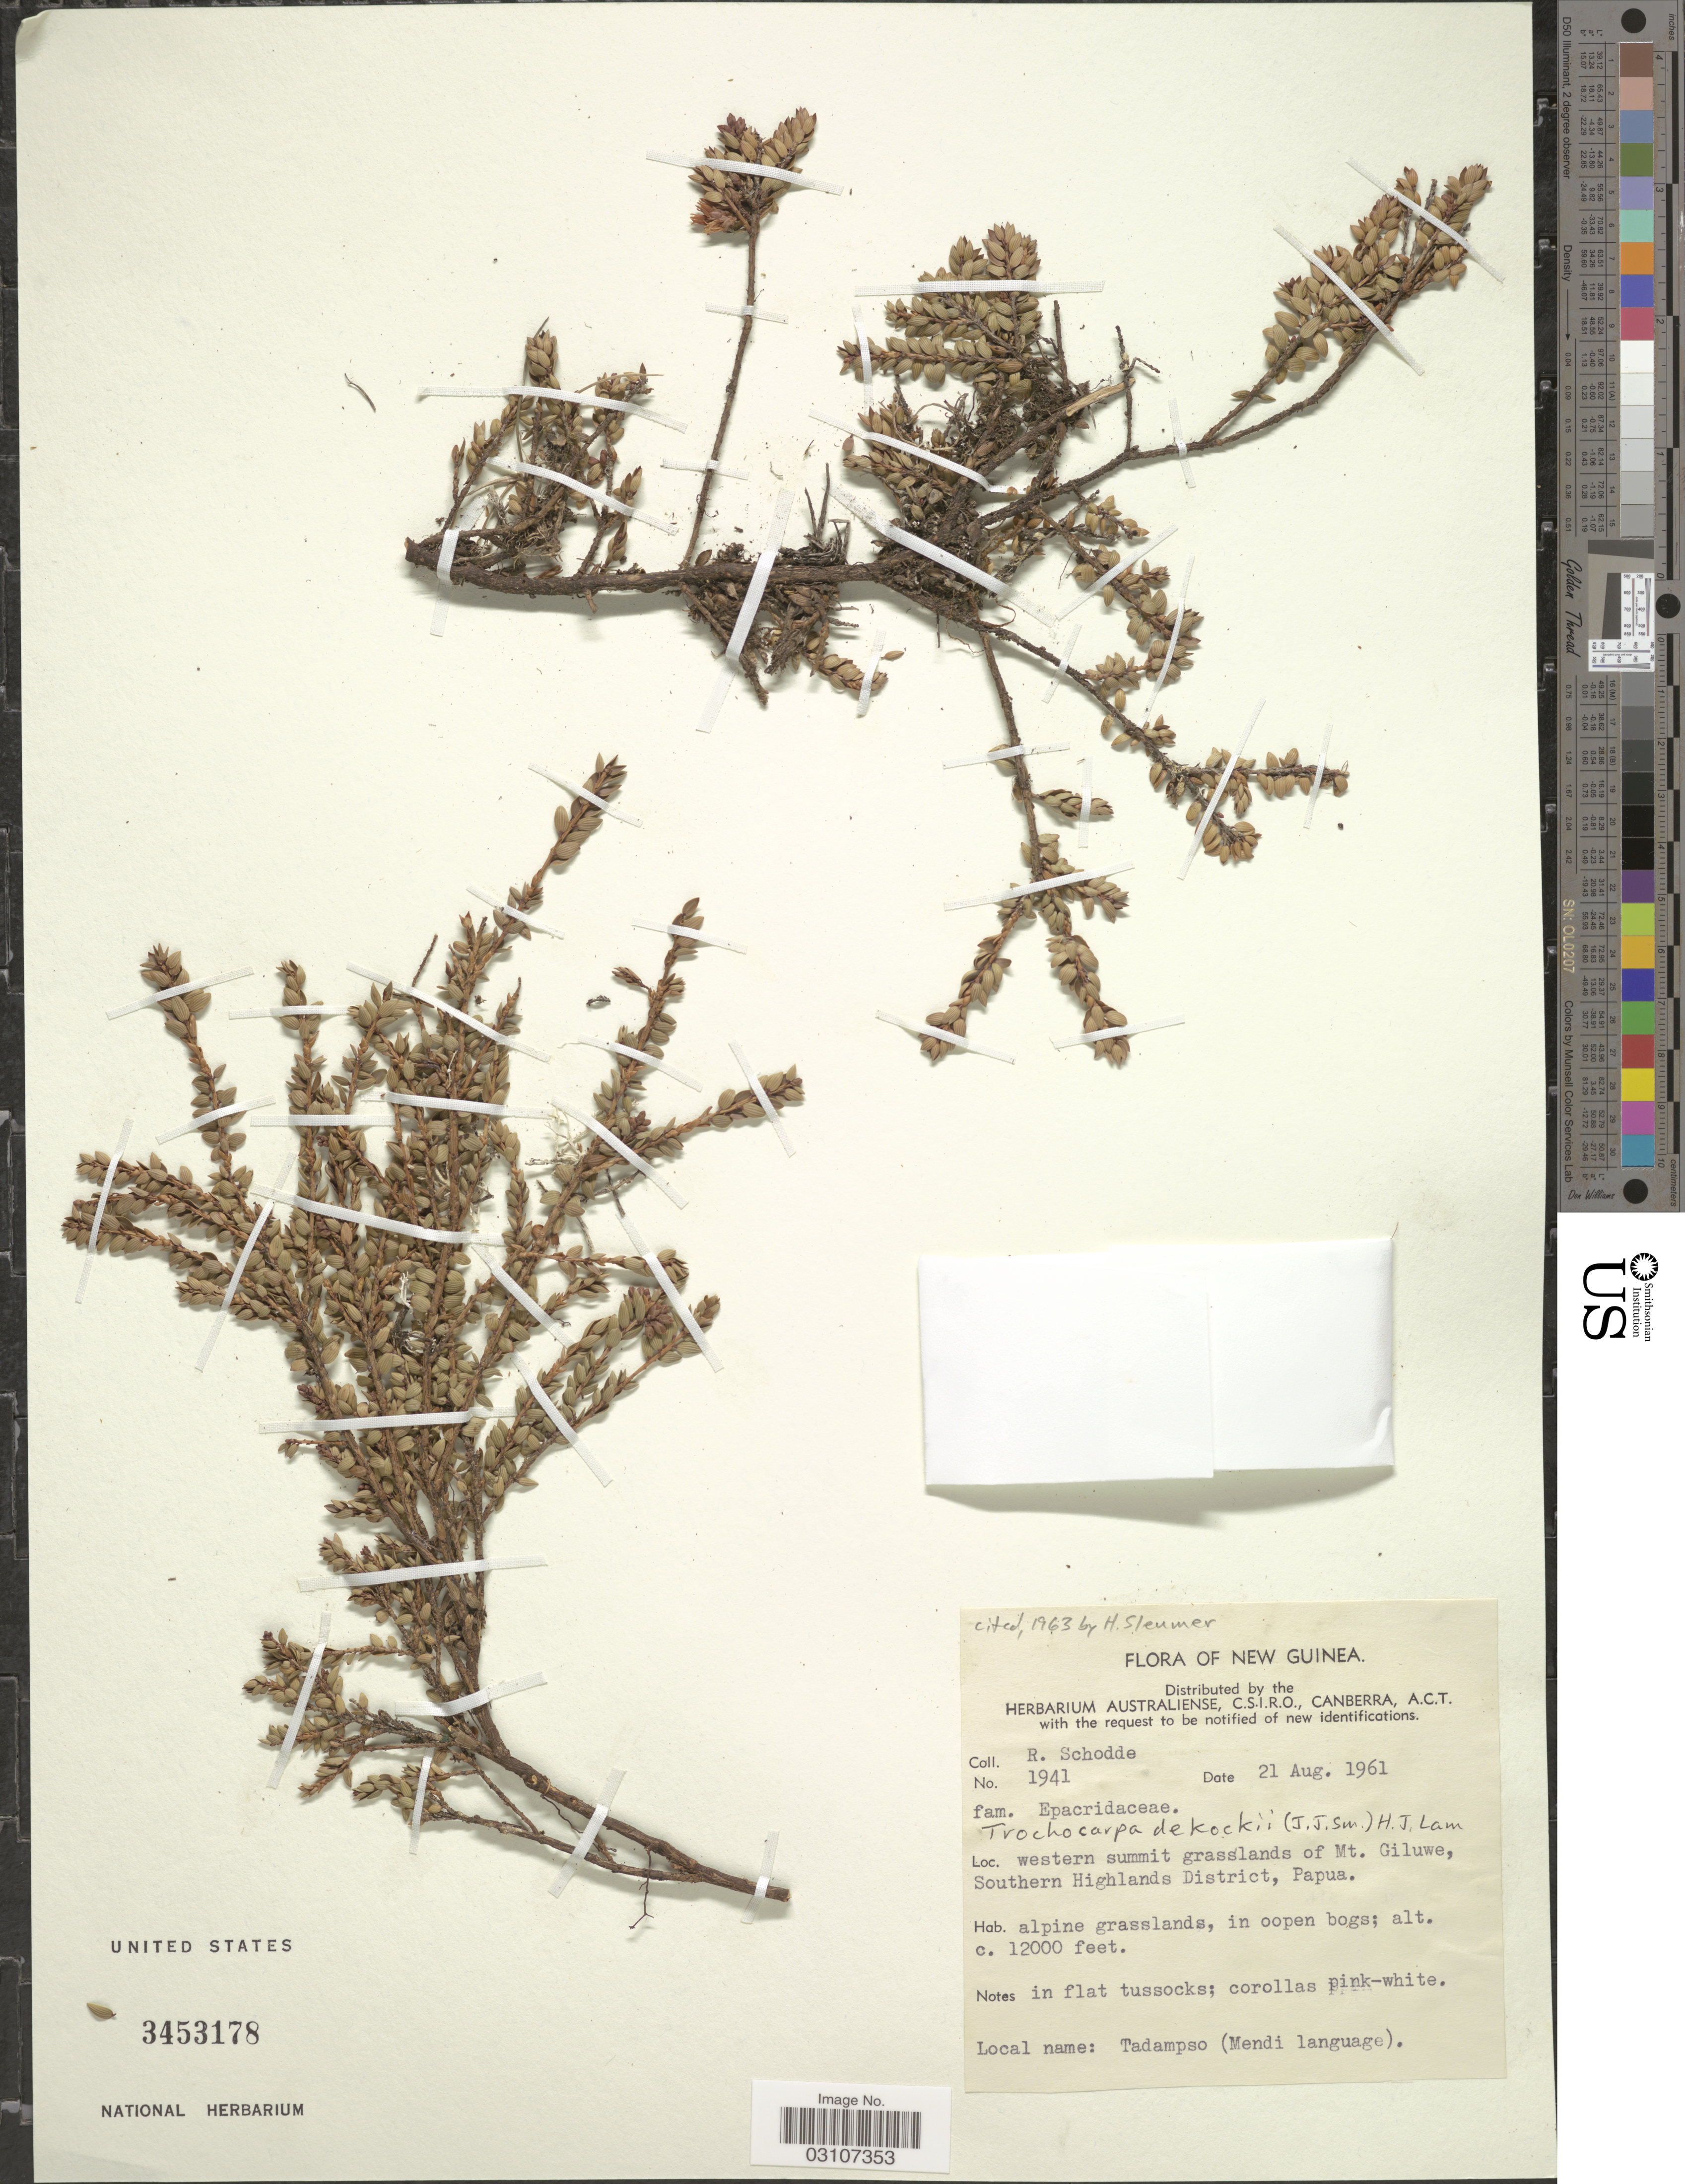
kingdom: Plantae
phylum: Tracheophyta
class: Magnoliopsida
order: Ericales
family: Ericaceae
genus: Trochocarpa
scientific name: Trochocarpa dekockii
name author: (J.J. Sm.) H.J. Lam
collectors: R. Schodde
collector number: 1941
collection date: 1961-08-21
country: Papua New Guinea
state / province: Southern Highlands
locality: New Guinea. Western summit grasslands of Mt. Giluwe, Southern Highlands District, Papua.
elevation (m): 3658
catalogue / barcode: US 3453178